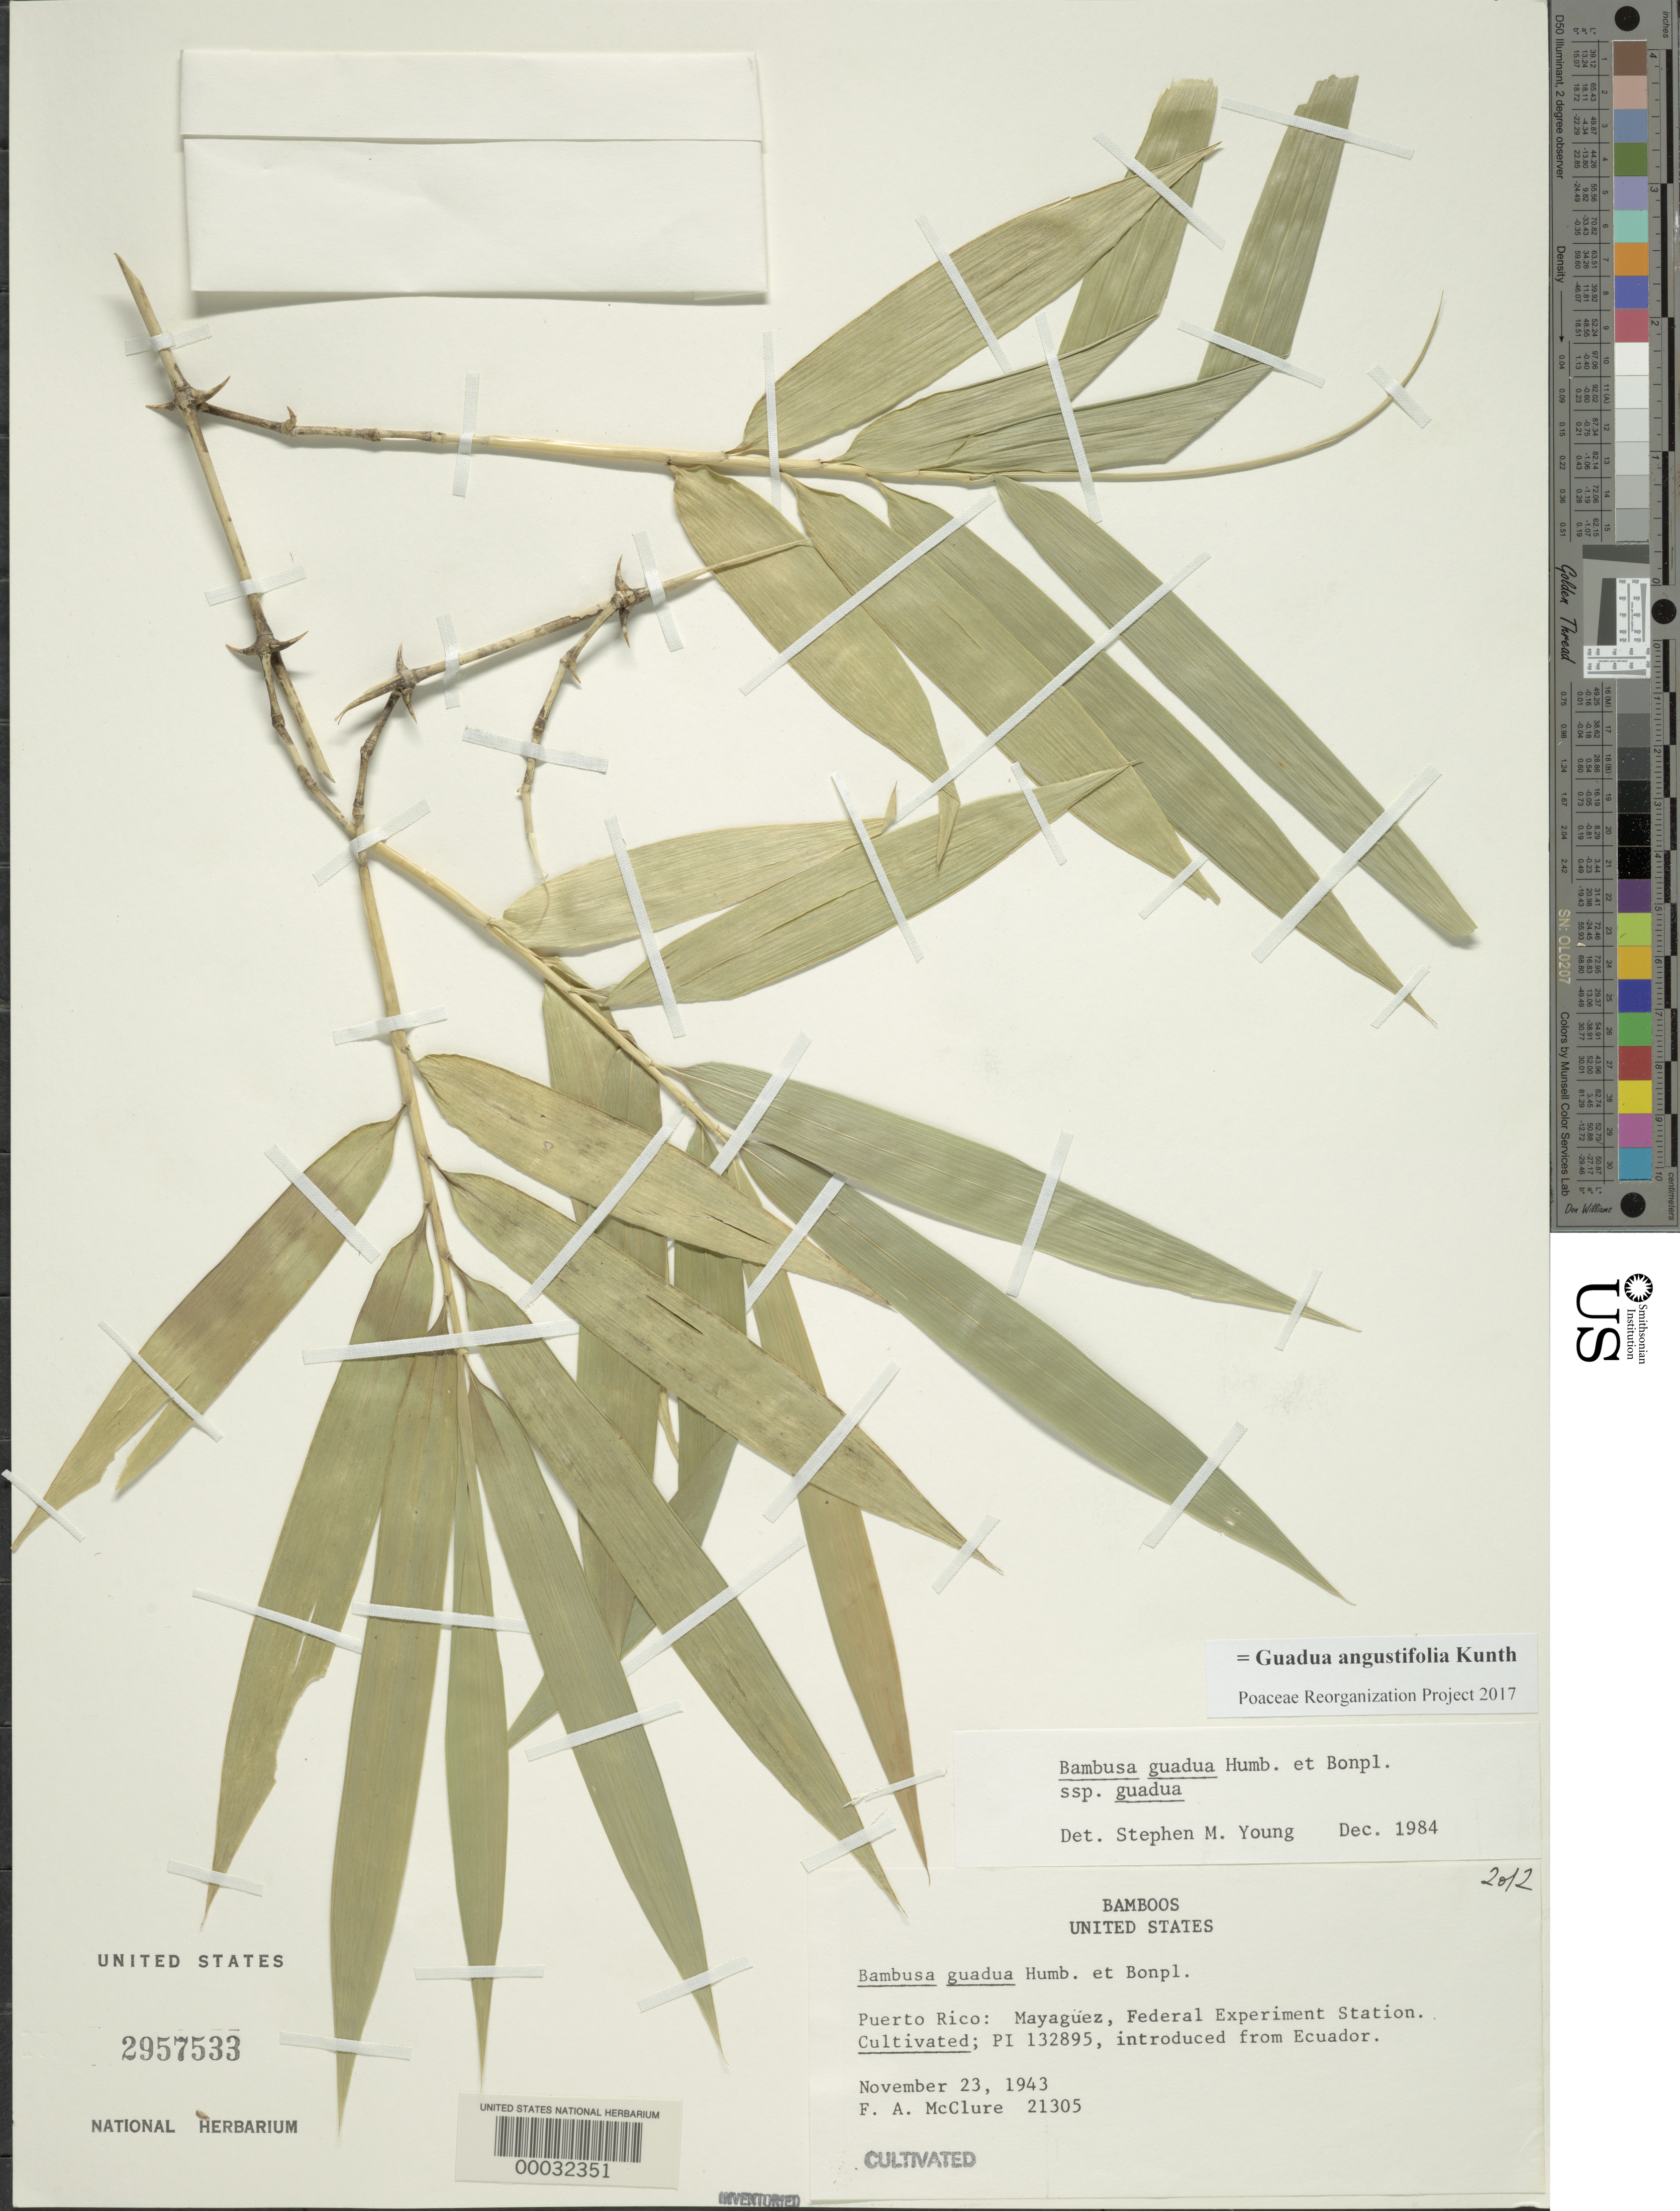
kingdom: Plantae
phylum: Tracheophyta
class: Liliopsida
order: Poales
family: Poaceae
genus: Guadua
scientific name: Guadua angustifolia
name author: Kunth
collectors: F. A. McClure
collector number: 21305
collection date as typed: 23 Nov 1943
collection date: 1943-11-23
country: Puerto Rico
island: Greater Antilles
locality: Federal Experiment Station, Mayaguez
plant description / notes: Sheath, pi 132895, introducted from Ecuador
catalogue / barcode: US 2957533